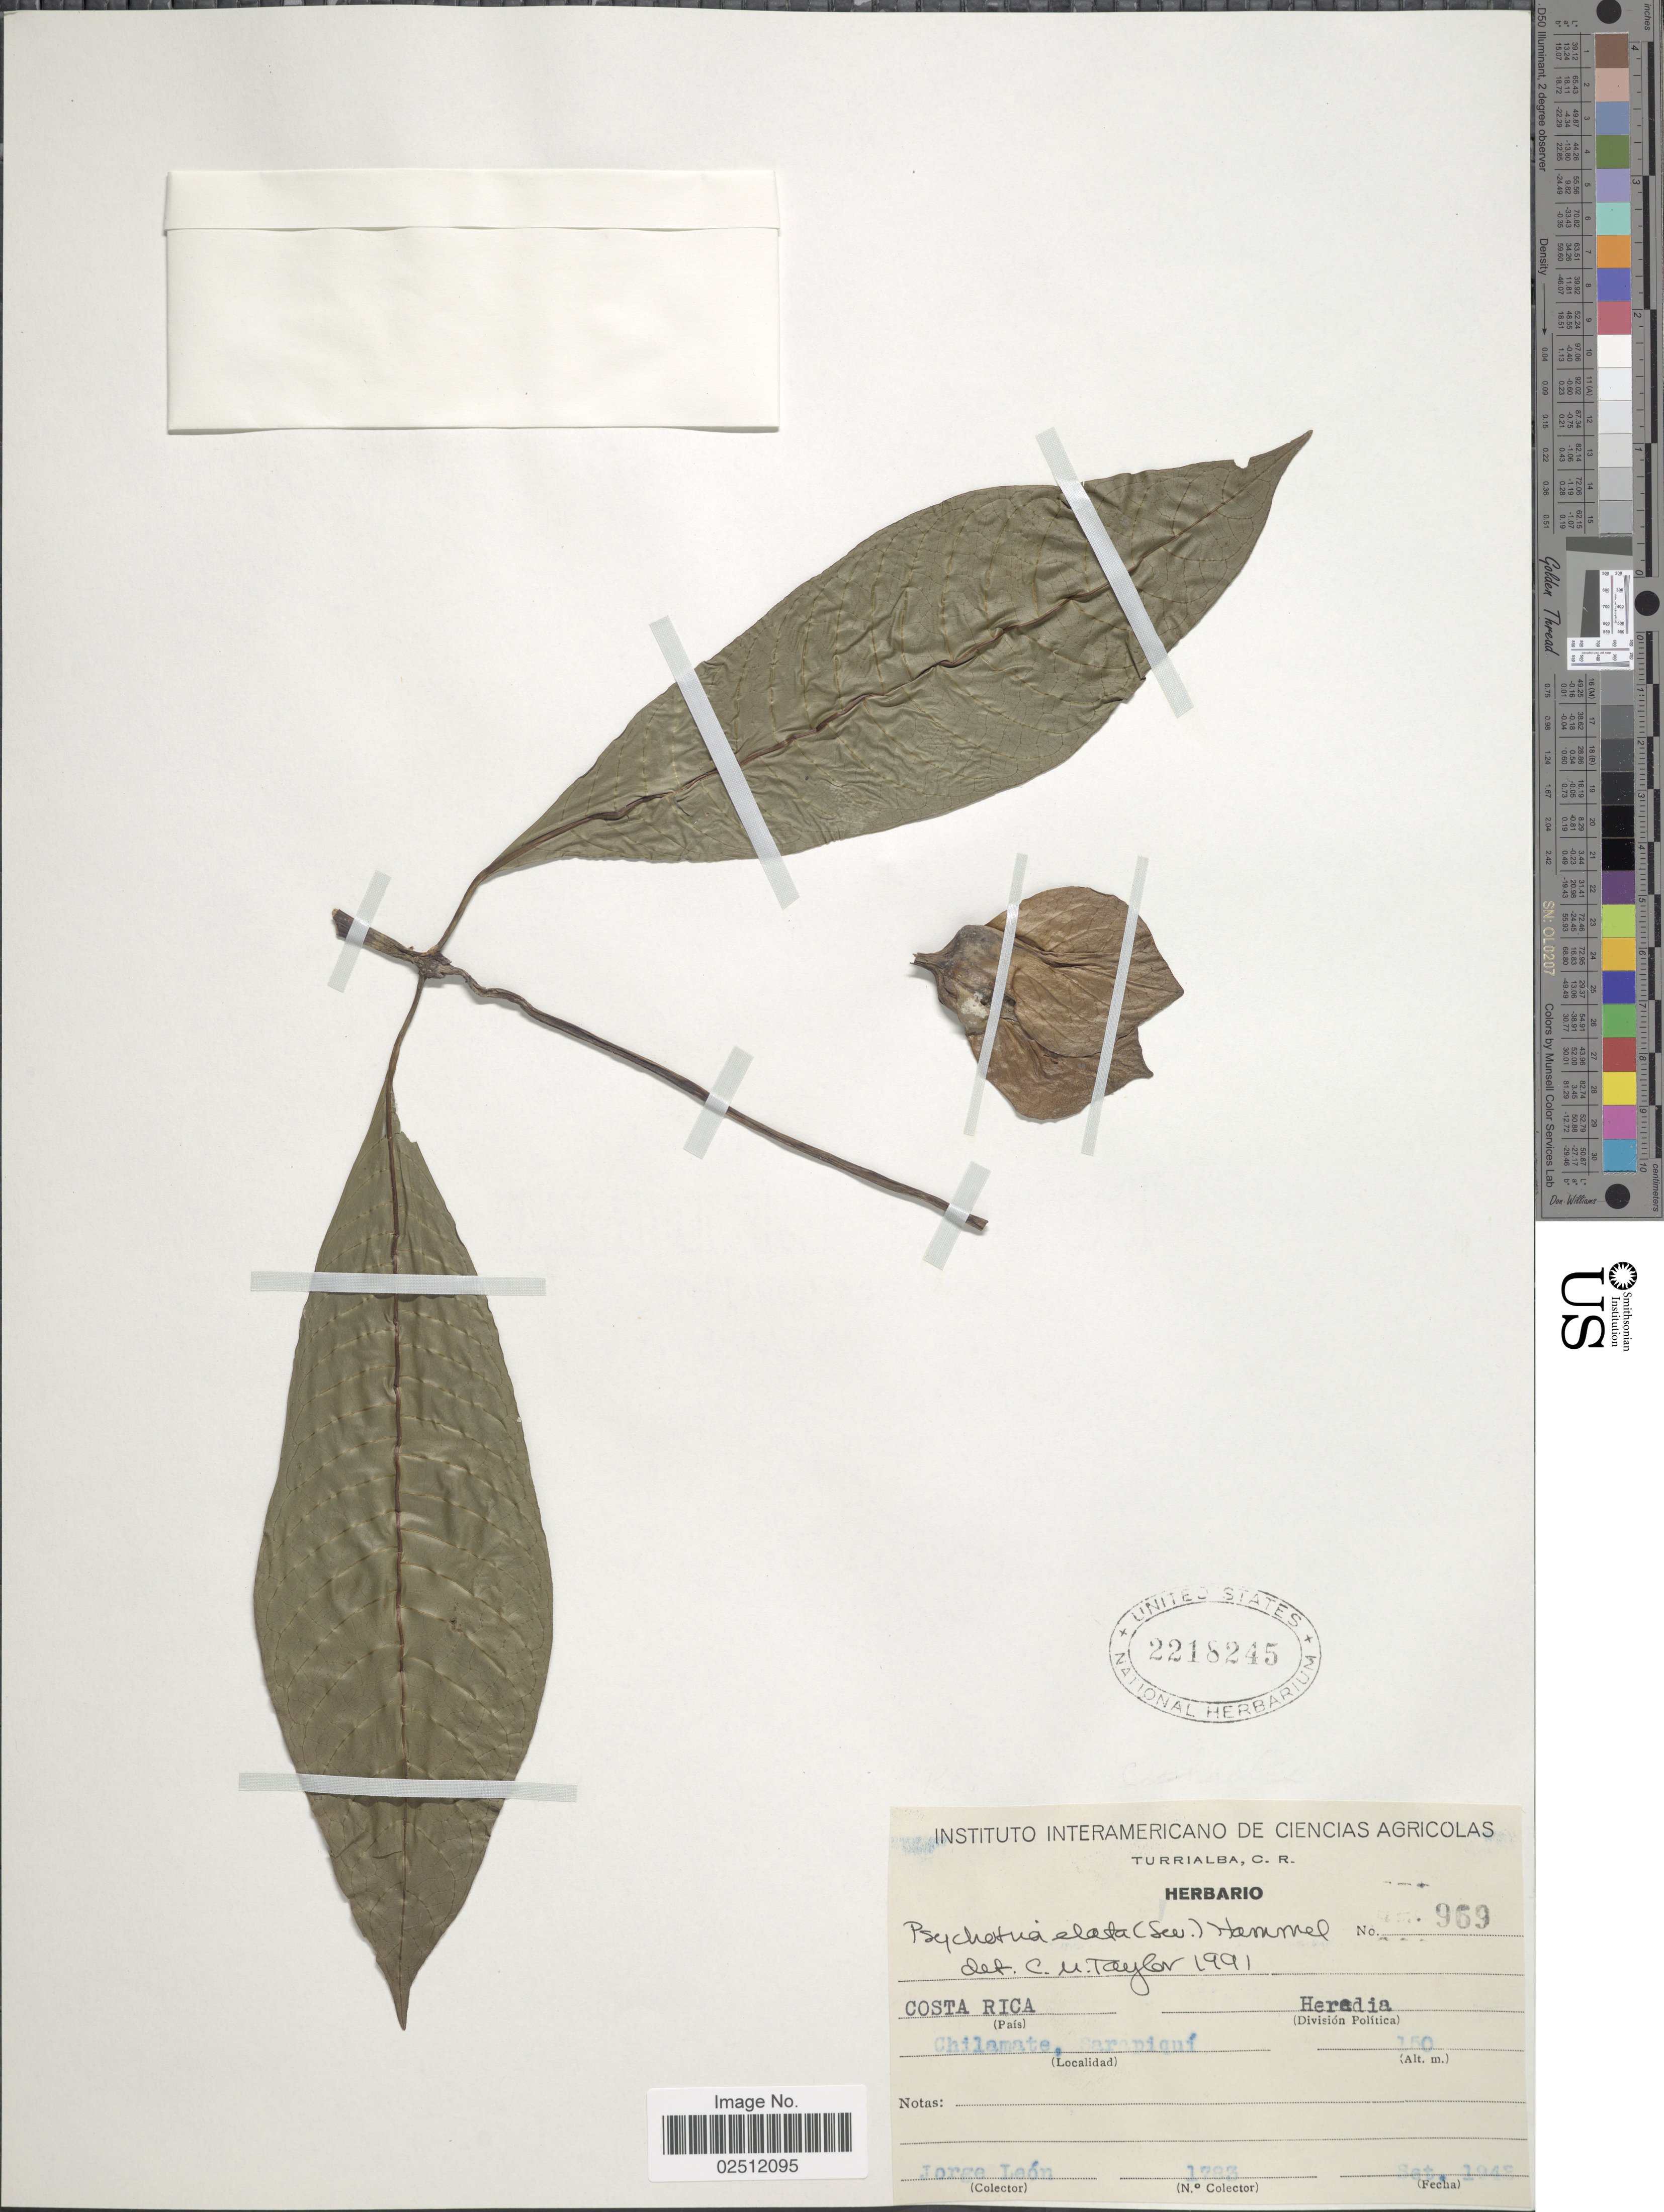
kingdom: Plantae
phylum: Tracheophyta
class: Magnoliopsida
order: Gentianales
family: Rubiaceae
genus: Psychotria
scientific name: Psychotria elata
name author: (Sw.) Hammel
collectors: J. León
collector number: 1783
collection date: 1942-09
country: Costa Rica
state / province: Heredia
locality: División Política Heredia, Chilmate, Sarapiquí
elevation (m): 150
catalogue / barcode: US 2218245